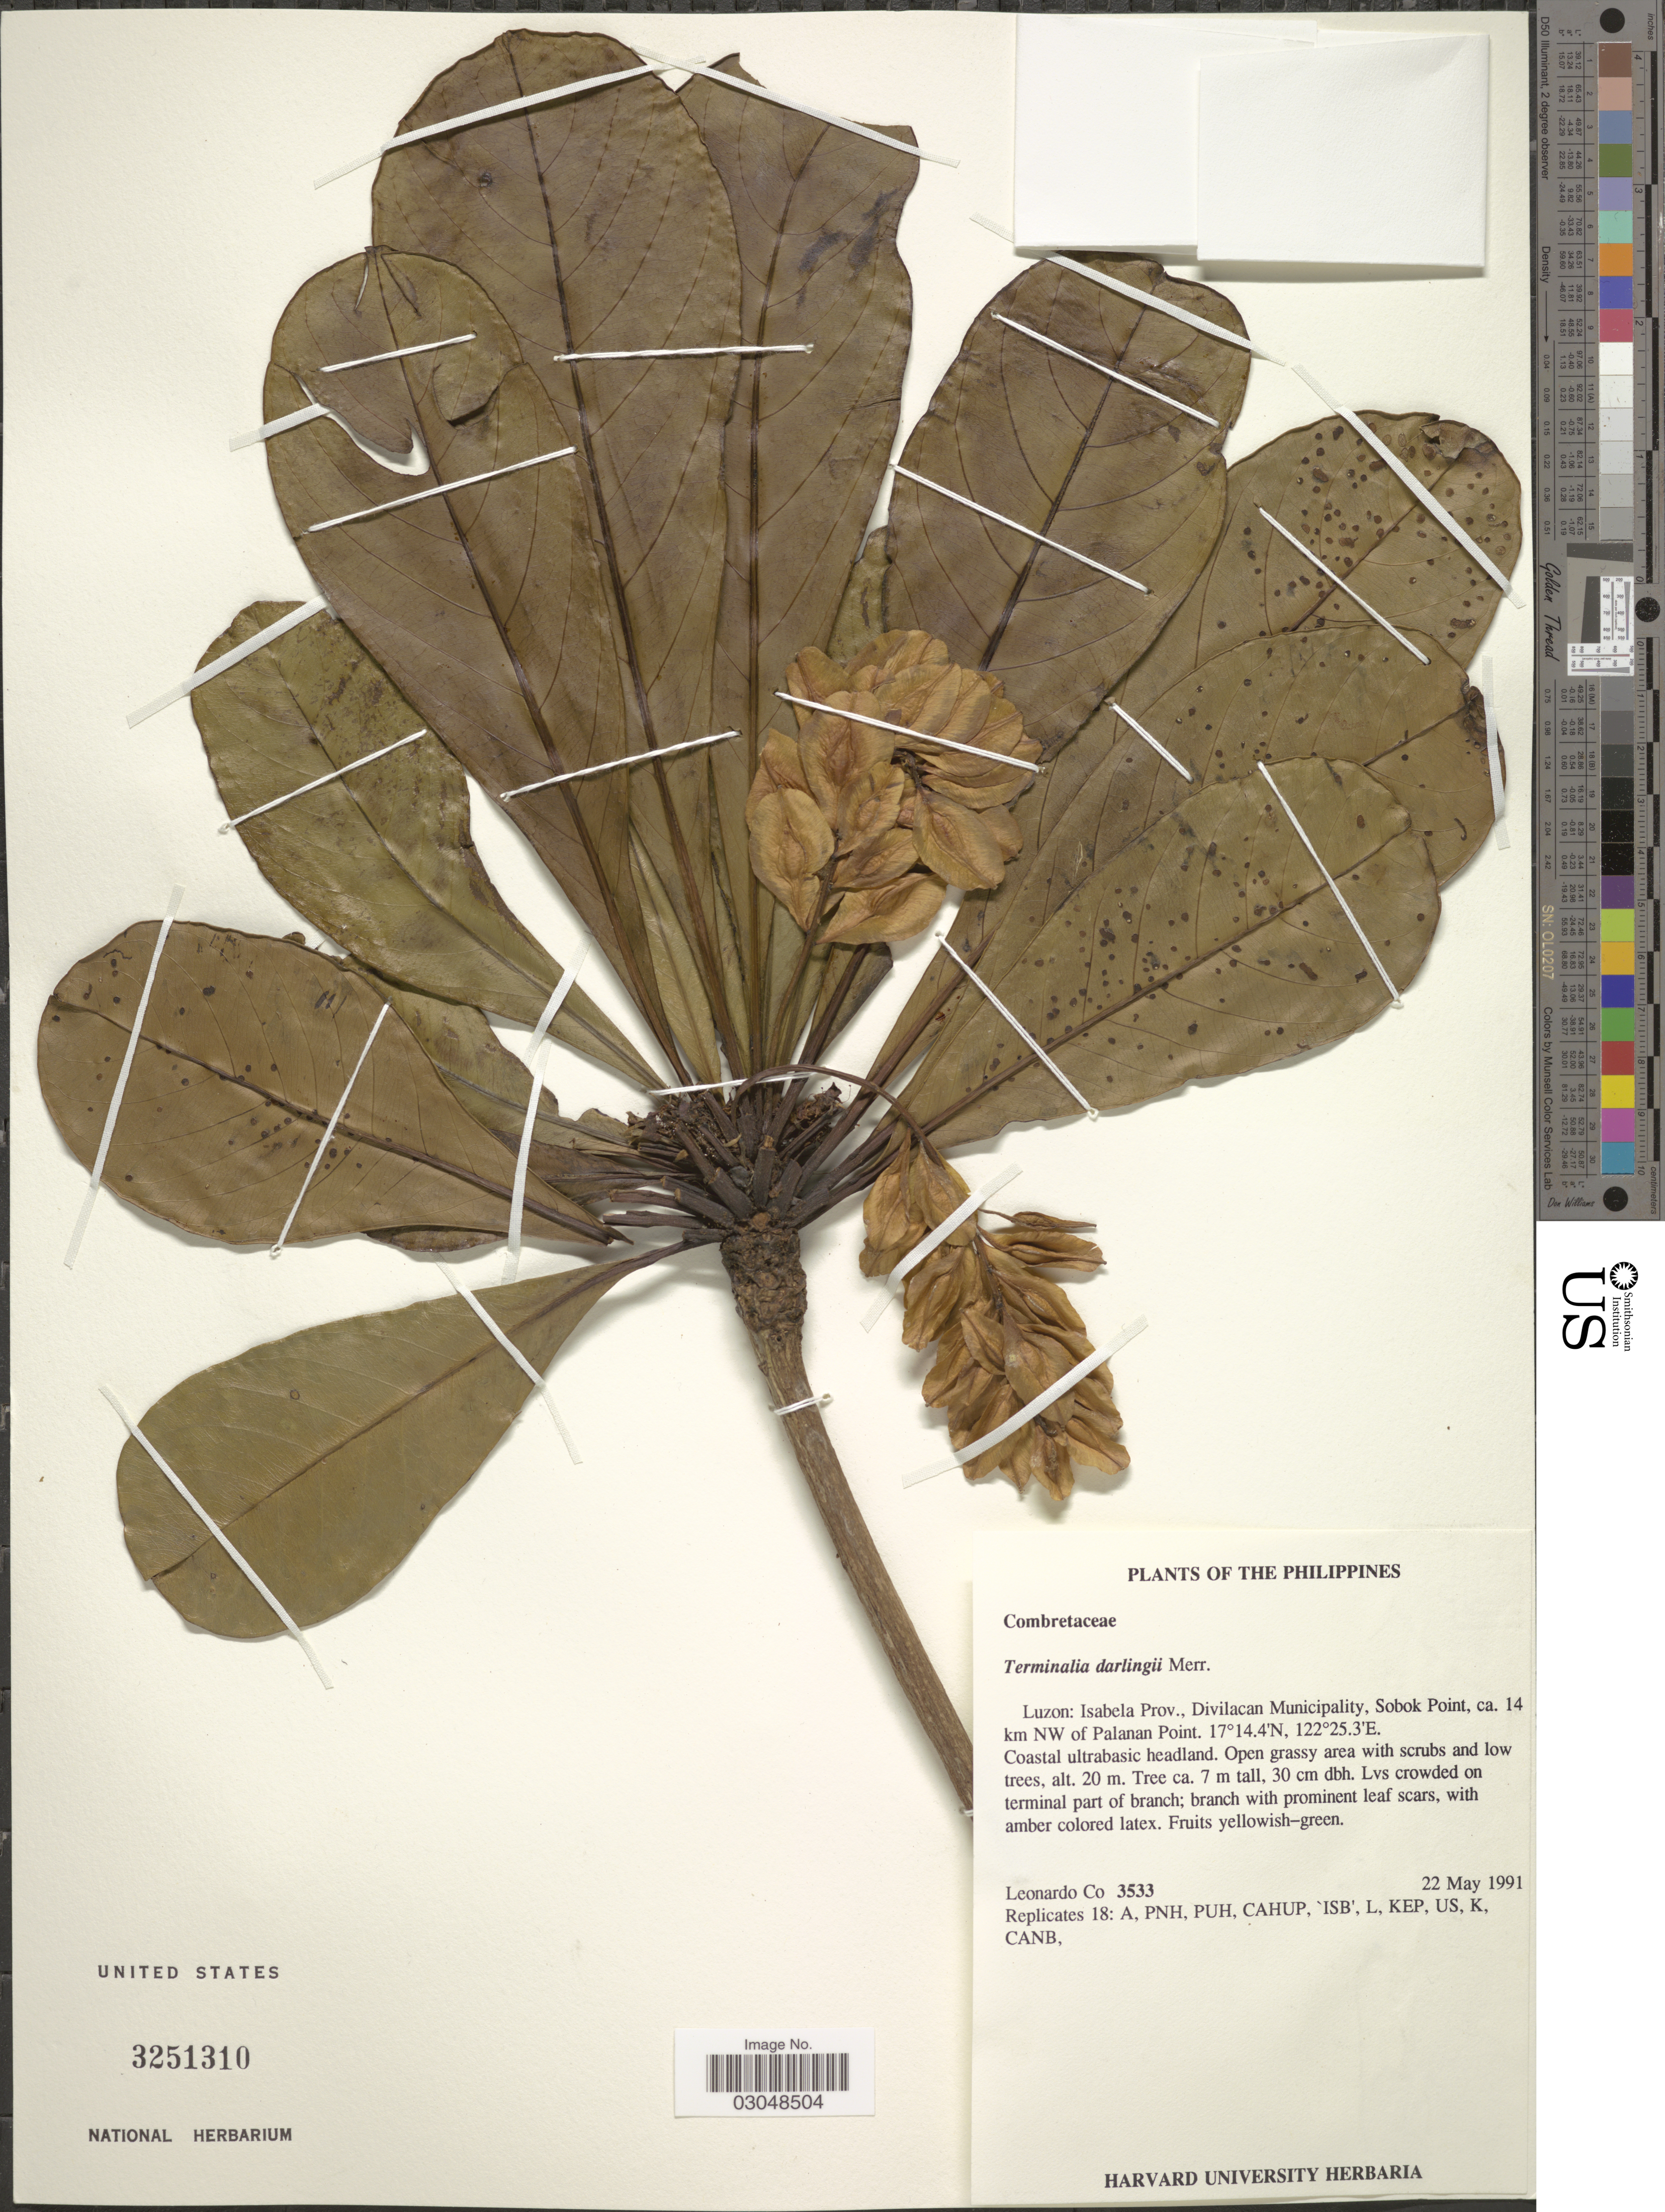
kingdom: Plantae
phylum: Tracheophyta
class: Magnoliopsida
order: Myrtales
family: Combretaceae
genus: Terminalia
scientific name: Terminalia darlingii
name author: Merr.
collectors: L. Co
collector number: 3533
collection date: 1991-05-22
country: Philippines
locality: Luzon: Isabela Prov., Divilacan Municipality, Sobok Point, ca. 14 km NW of Palanan Point.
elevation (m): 20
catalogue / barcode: US 3251310